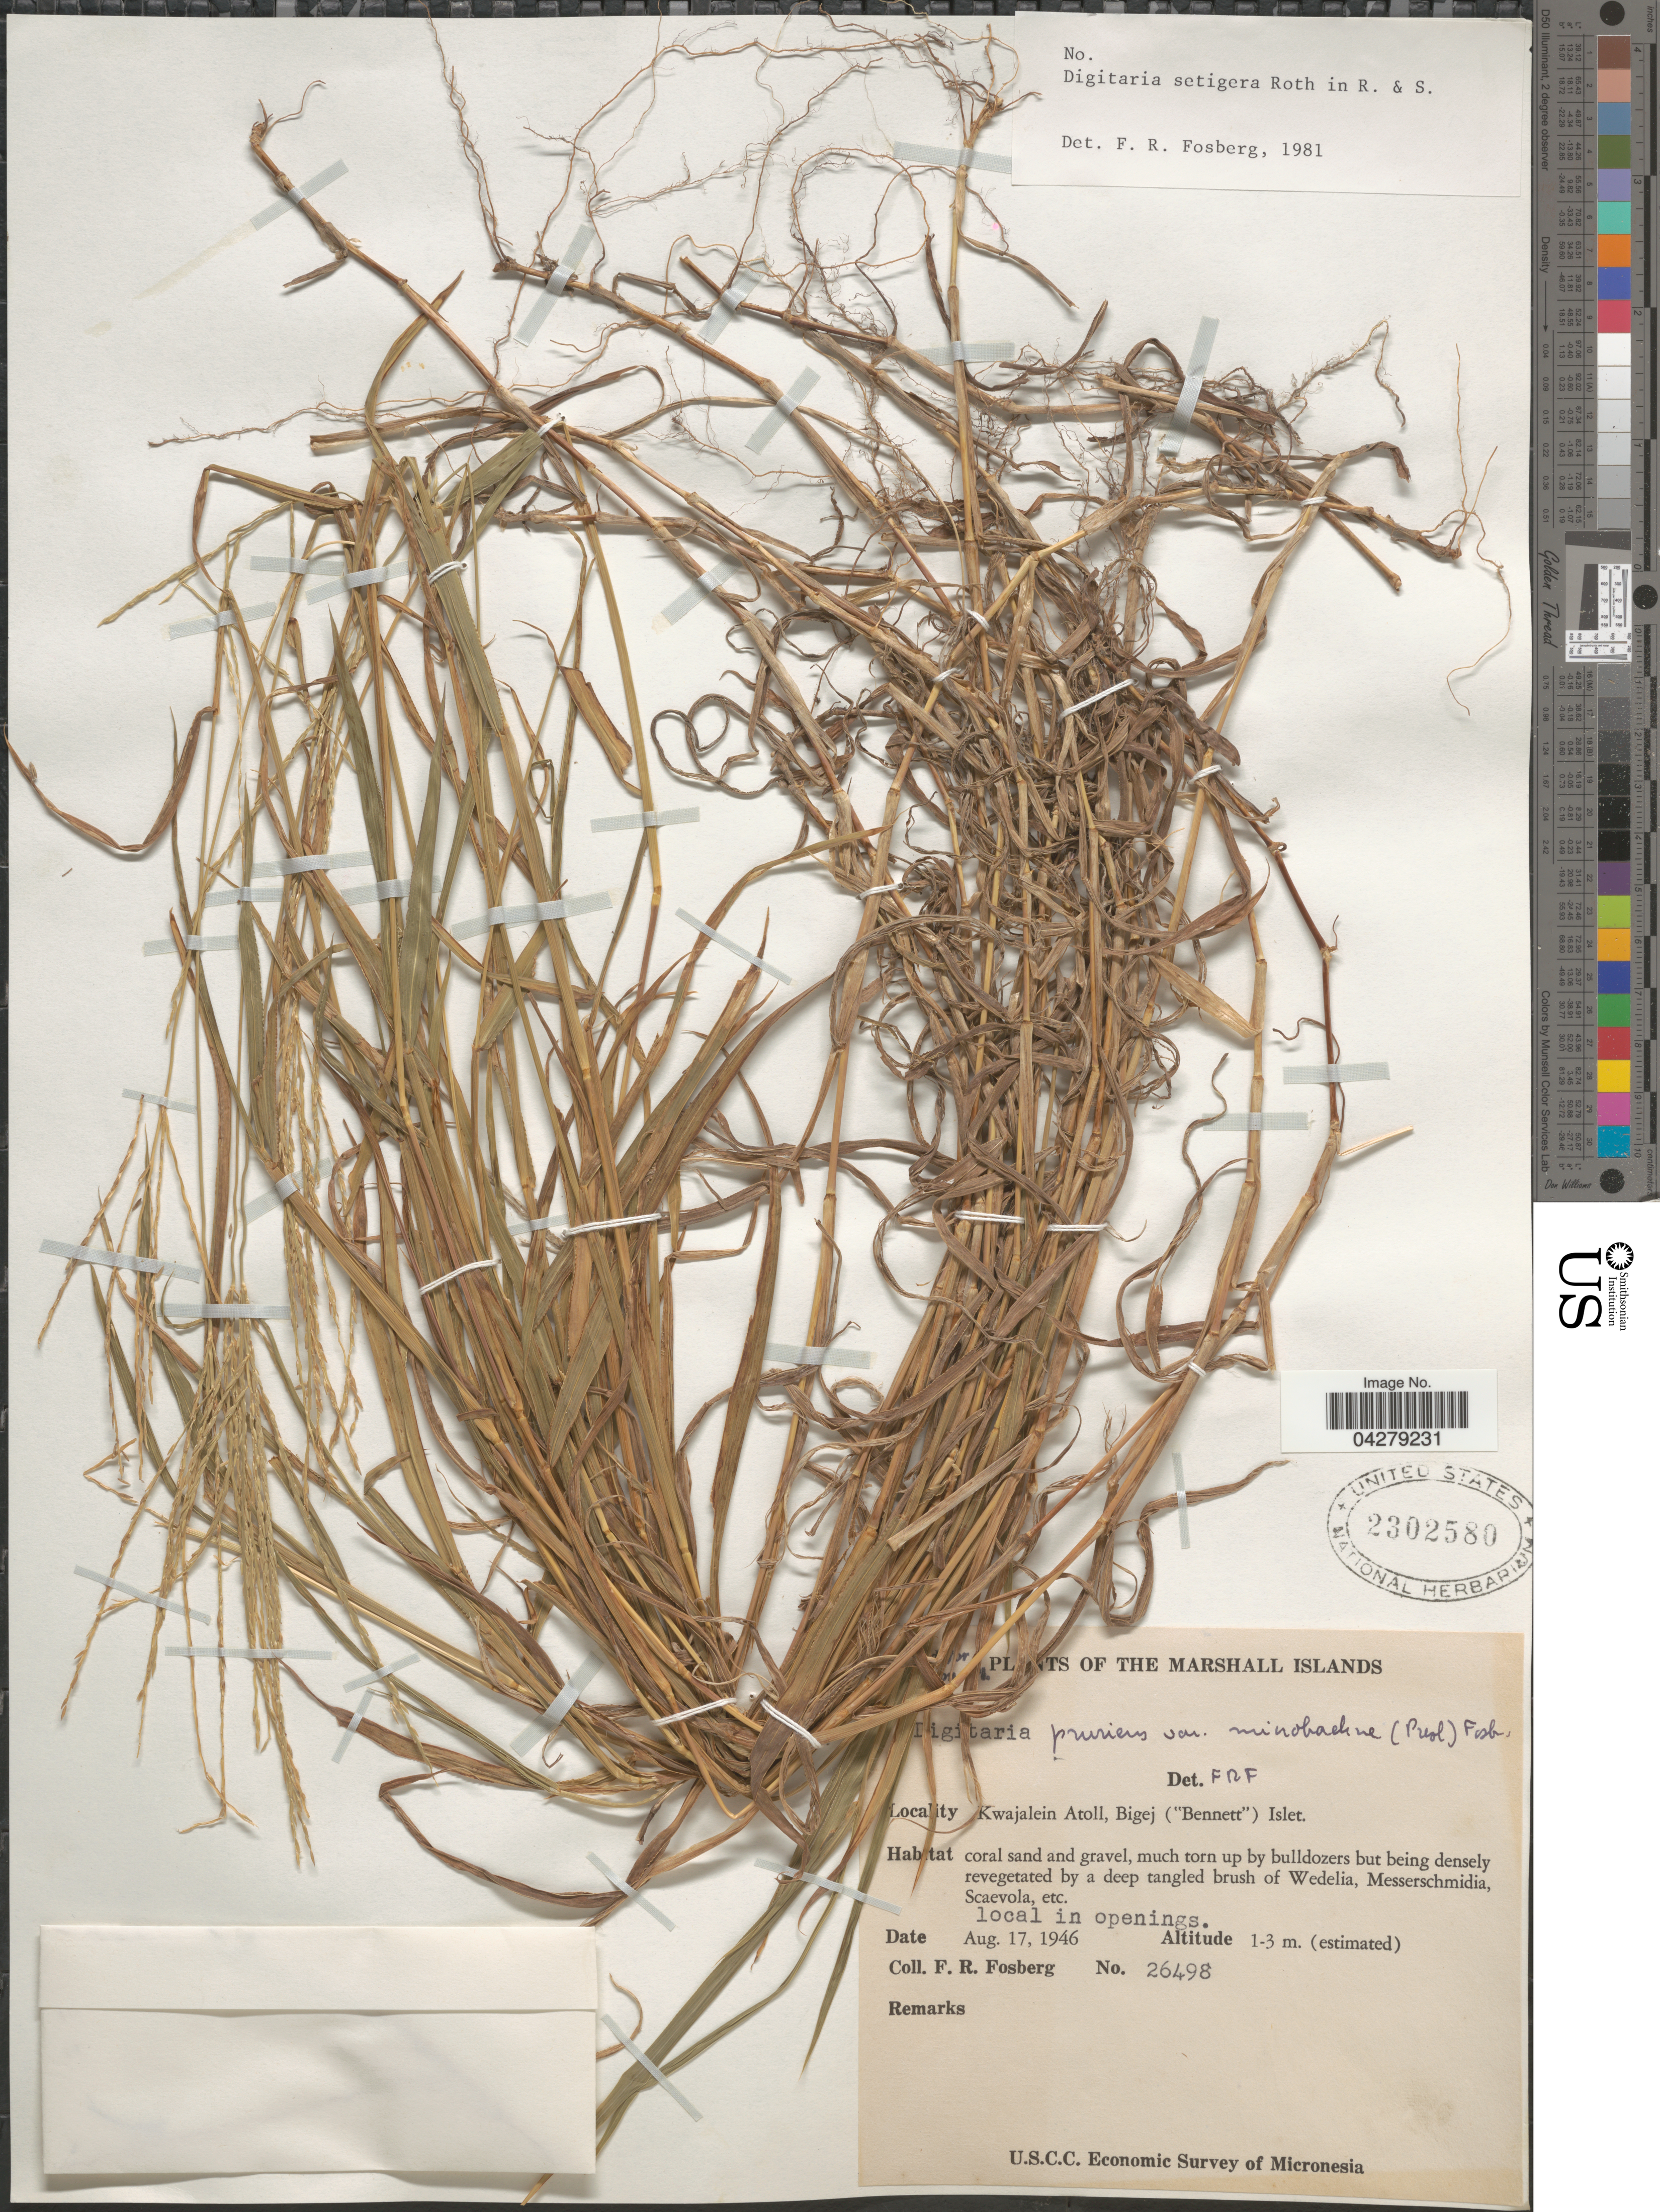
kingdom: Plantae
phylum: Tracheophyta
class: Liliopsida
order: Poales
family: Poaceae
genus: Digitaria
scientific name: Digitaria setigera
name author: Roth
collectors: F. R. Fosberg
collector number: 26498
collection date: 1946-08-17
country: Marshall Islands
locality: Kwajalein Atoll, Bigej ("Bennett") Islet. U.S.C.C. Economic Survey of Micronesia.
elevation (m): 1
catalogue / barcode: US 2302580